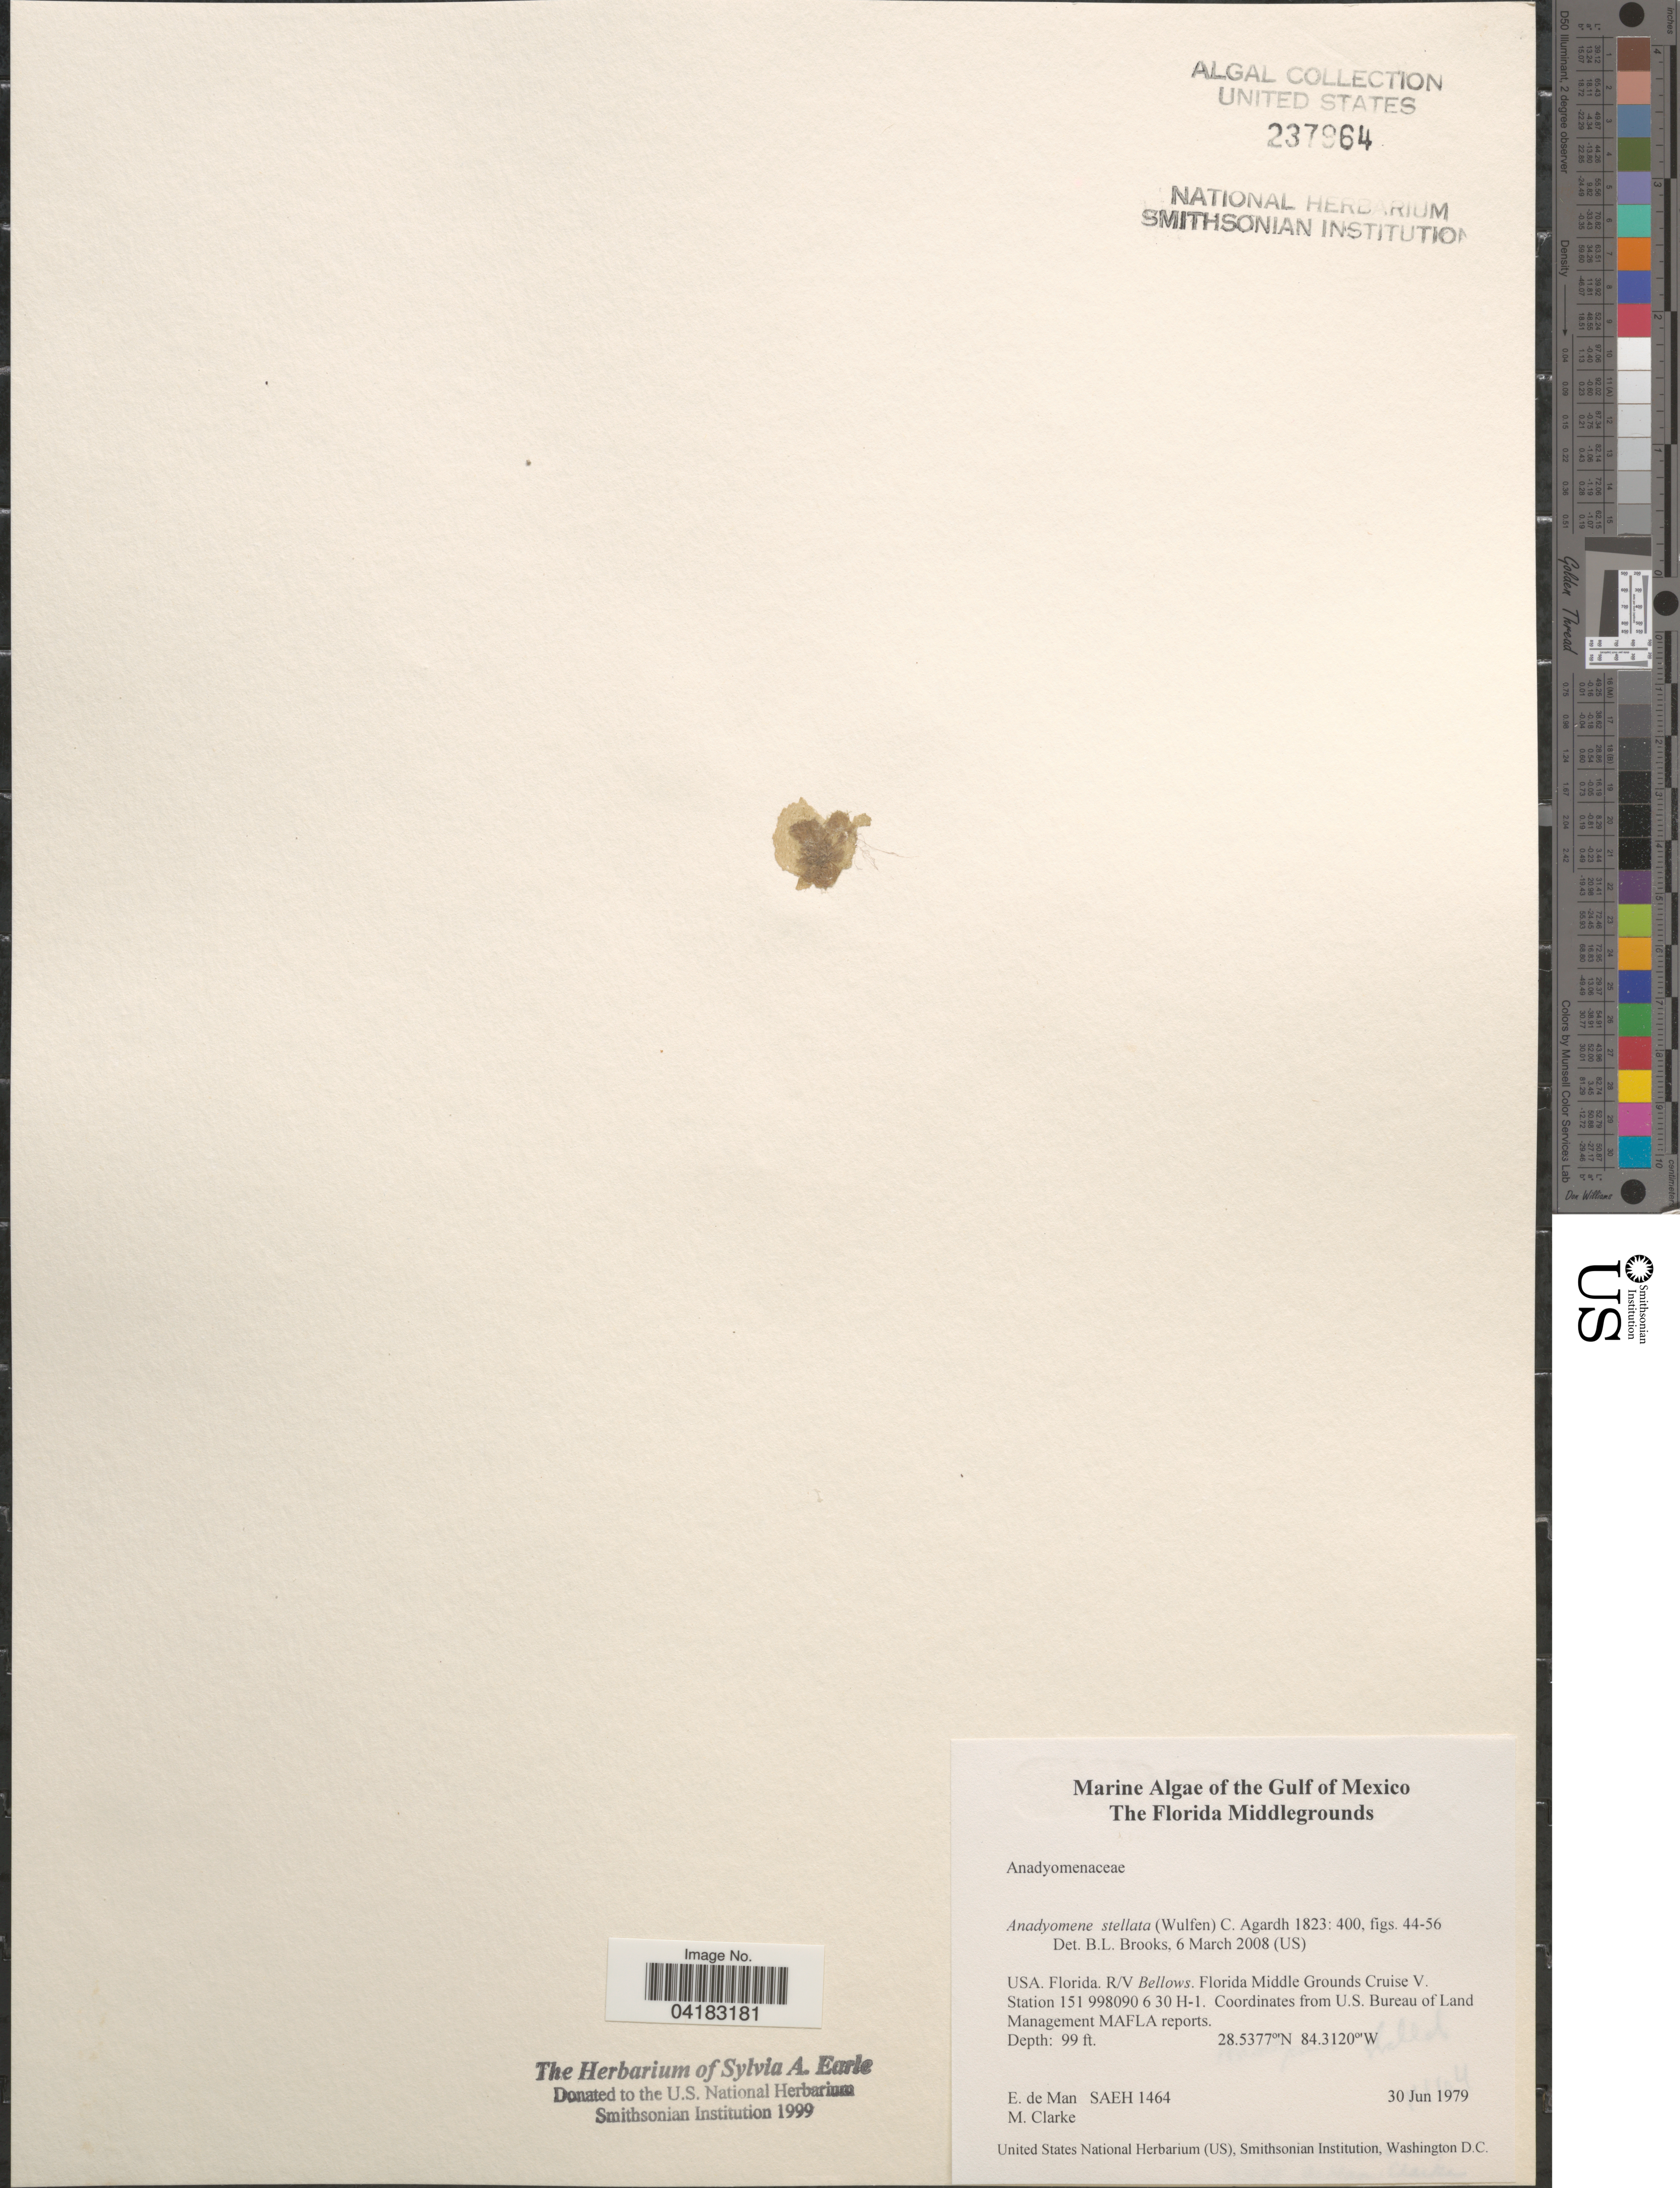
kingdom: Plantae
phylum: Chlorophyta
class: Ulvophyceae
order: Cladophorales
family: Anadyomenaceae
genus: Anadyomene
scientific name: Anadyomene stellata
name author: (Wulfen) C. Agardh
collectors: E. de Man & M. Clarke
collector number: SAEH1464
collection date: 1979-06-30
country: United States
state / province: Florida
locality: Gulf of Mexico. R/V Bellows. Florida Middle Grounds Cruise V. Station 151 998090 6 30 H-1.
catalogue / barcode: US 237964